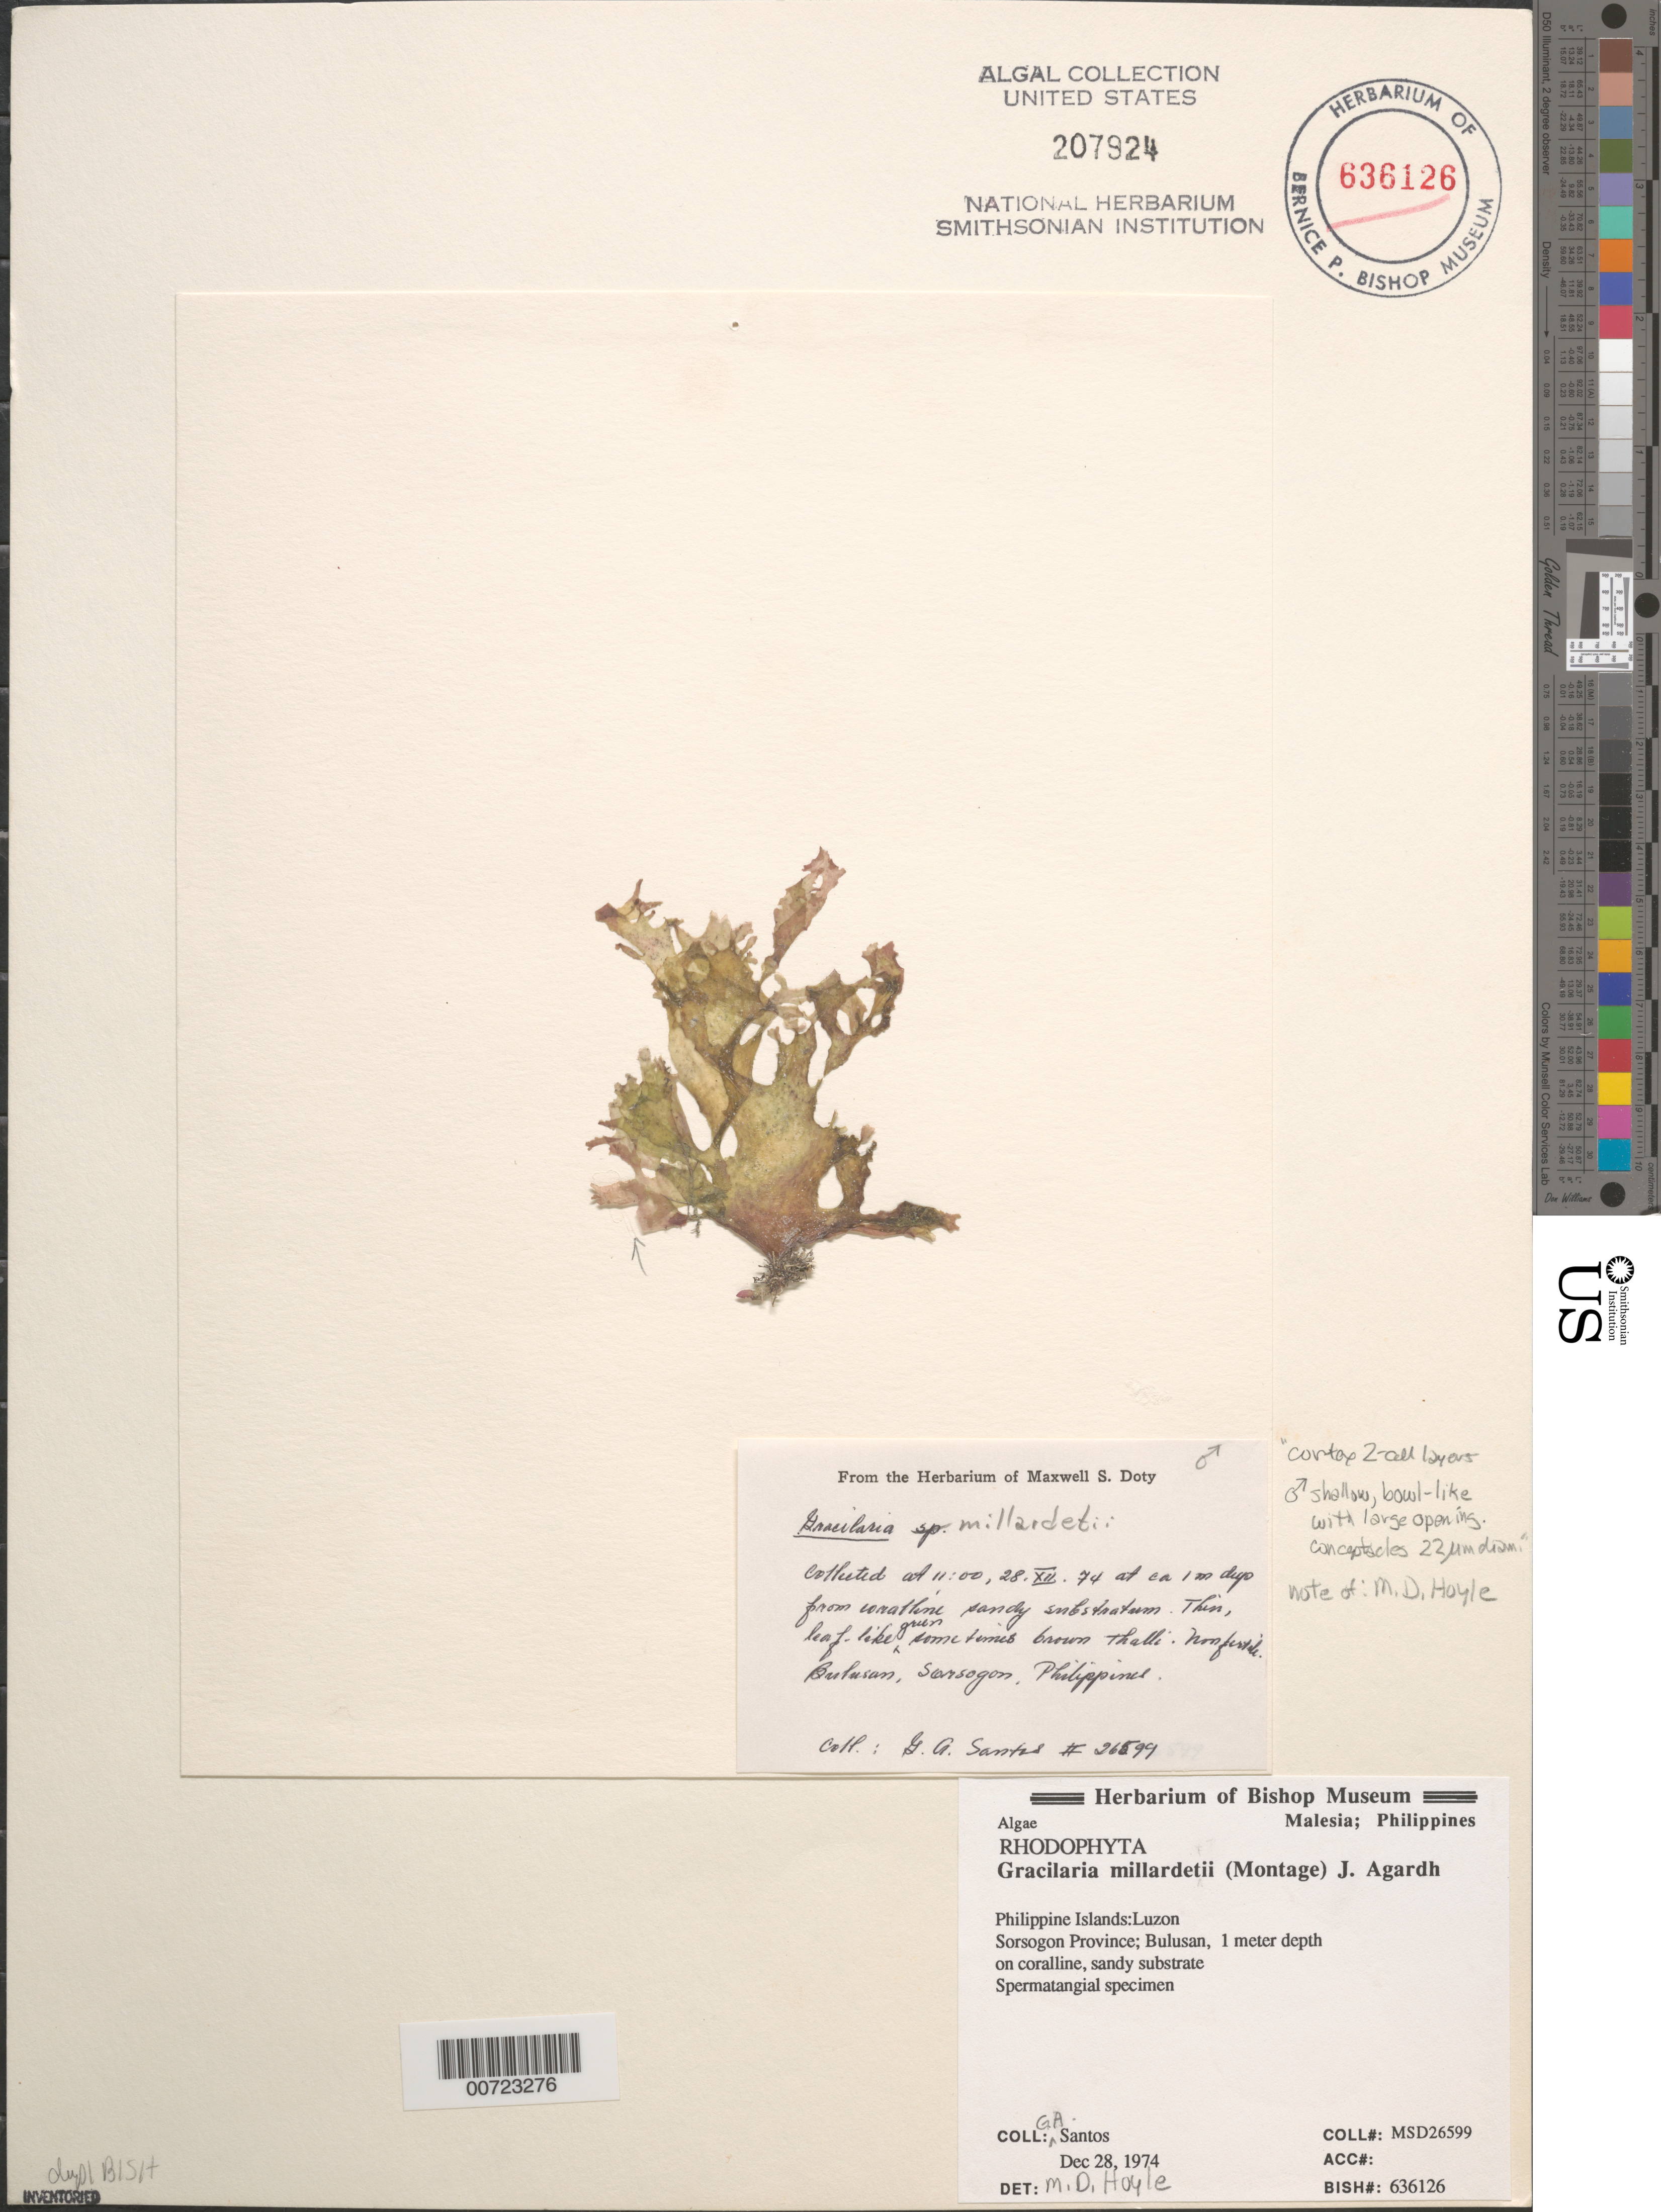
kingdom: Plantae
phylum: Rhodophyta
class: Florideophyceae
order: Gracilariales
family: Gracilariaceae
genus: Gracilaria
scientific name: Gracilaria millardetii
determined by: Hoyle, Mitchell D.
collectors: G. Santos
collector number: MSD 26599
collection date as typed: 28 Dec 1974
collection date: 1974-12-28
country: Philippines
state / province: Bicol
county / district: Sorsogon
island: Luzon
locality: Bulusan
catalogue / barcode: US 207924